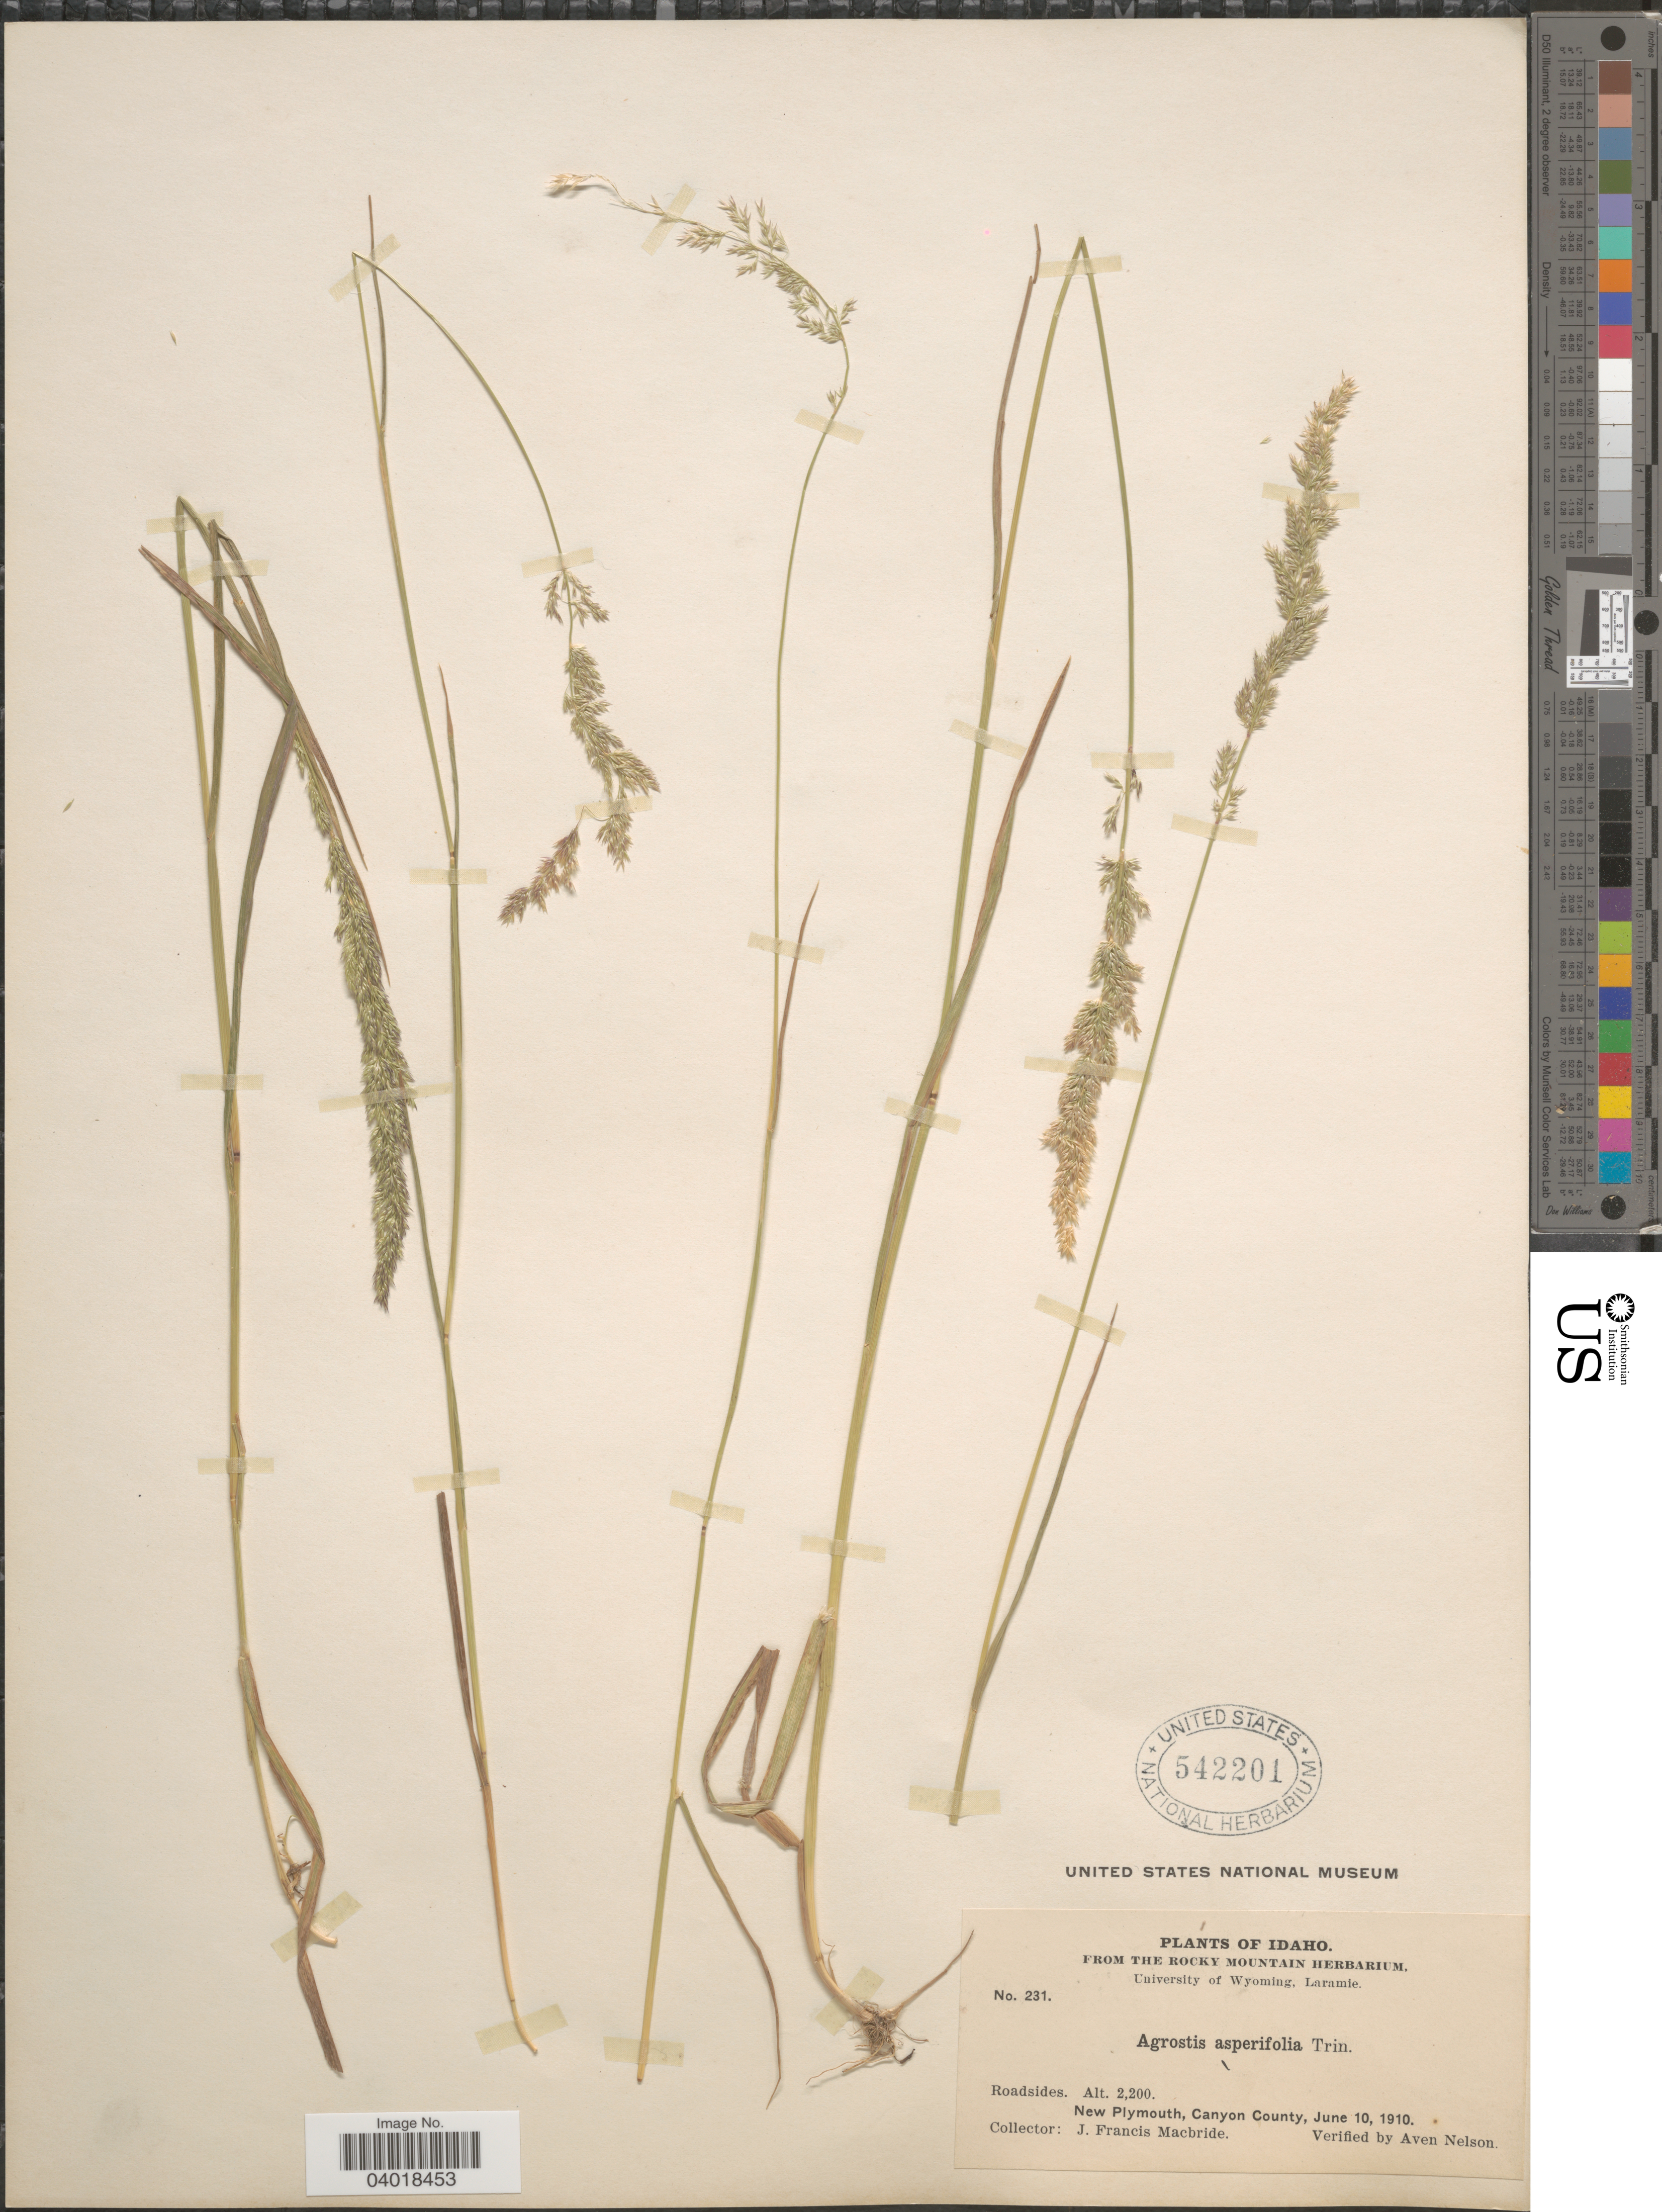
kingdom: Plantae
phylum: Tracheophyta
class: Liliopsida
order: Poales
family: Poaceae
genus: Agrostis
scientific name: Agrostis exarata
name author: Trin.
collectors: J. F. Macbride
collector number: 231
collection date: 1910-06-10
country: United States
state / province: Idaho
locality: New Plymouth, Canyon County.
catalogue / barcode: US 542201